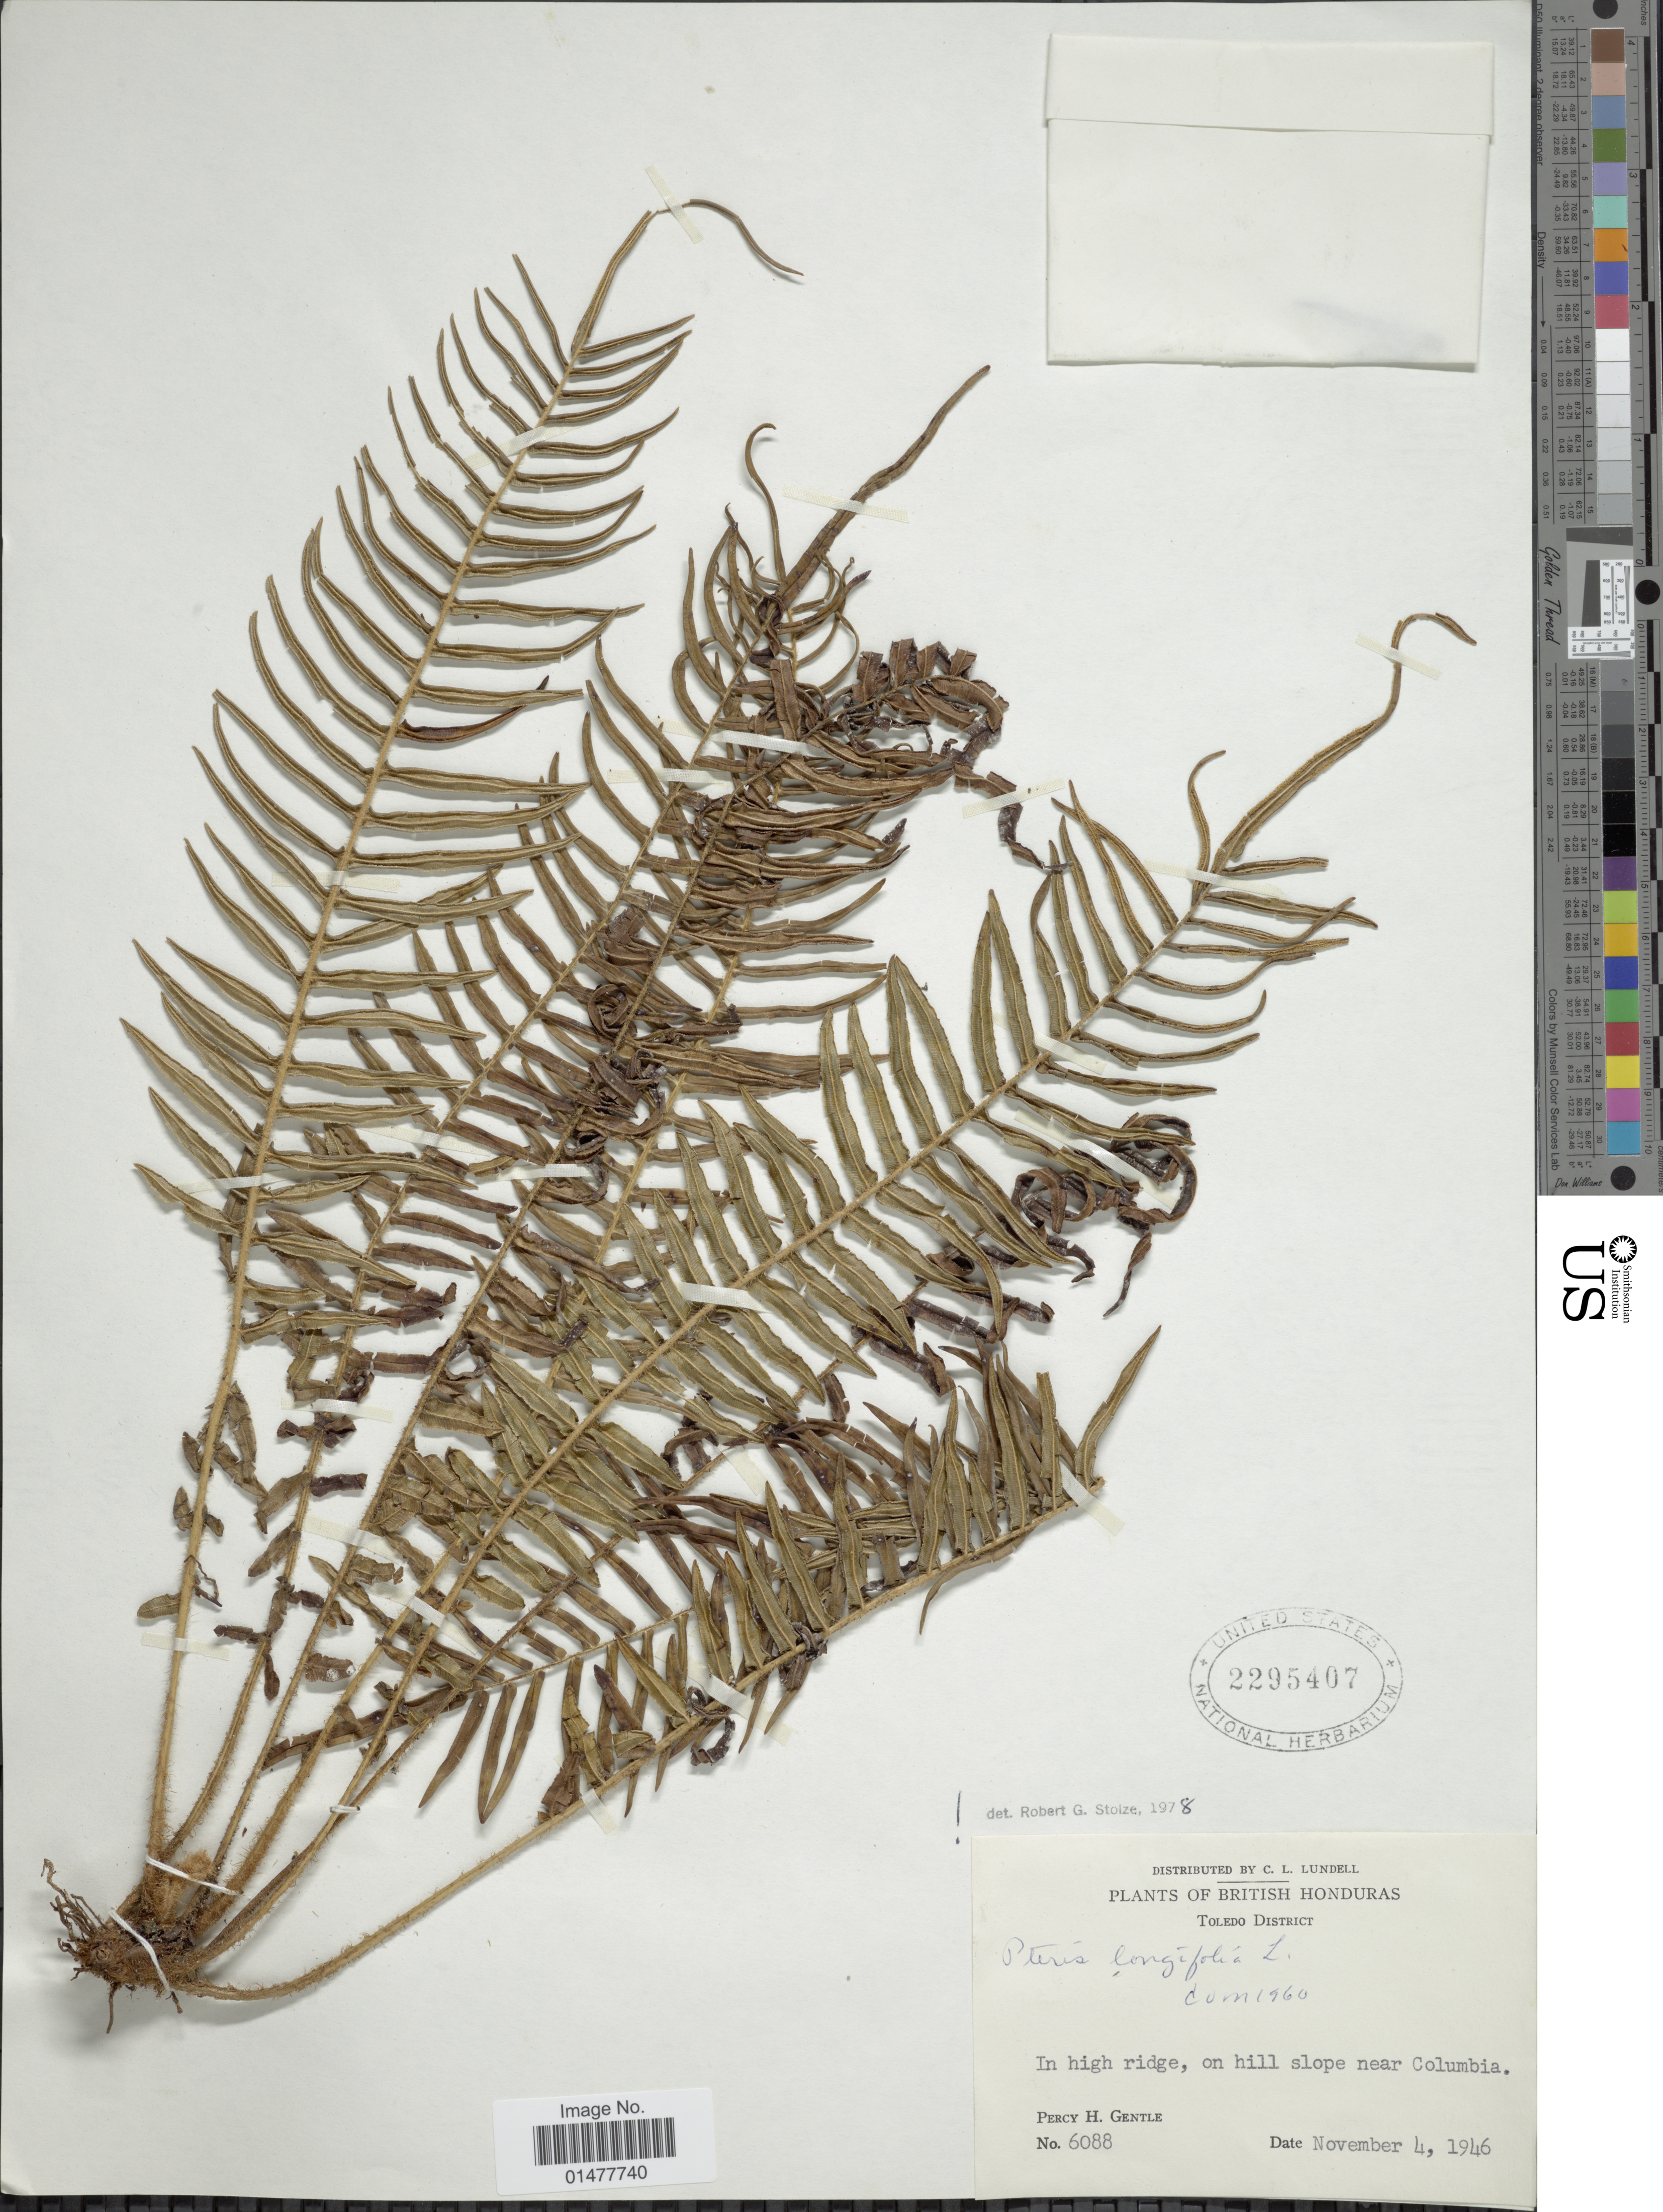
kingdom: Plantae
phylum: Tracheophyta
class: Polypodiopsida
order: Polypodiales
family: Pteridaceae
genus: Pteris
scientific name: Pteris longifolia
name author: L.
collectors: P. H. Gentle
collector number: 6088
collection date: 1946-11-04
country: Belize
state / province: Toledo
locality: In high ridge, on hill slope near Columbia.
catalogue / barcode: US 2295407